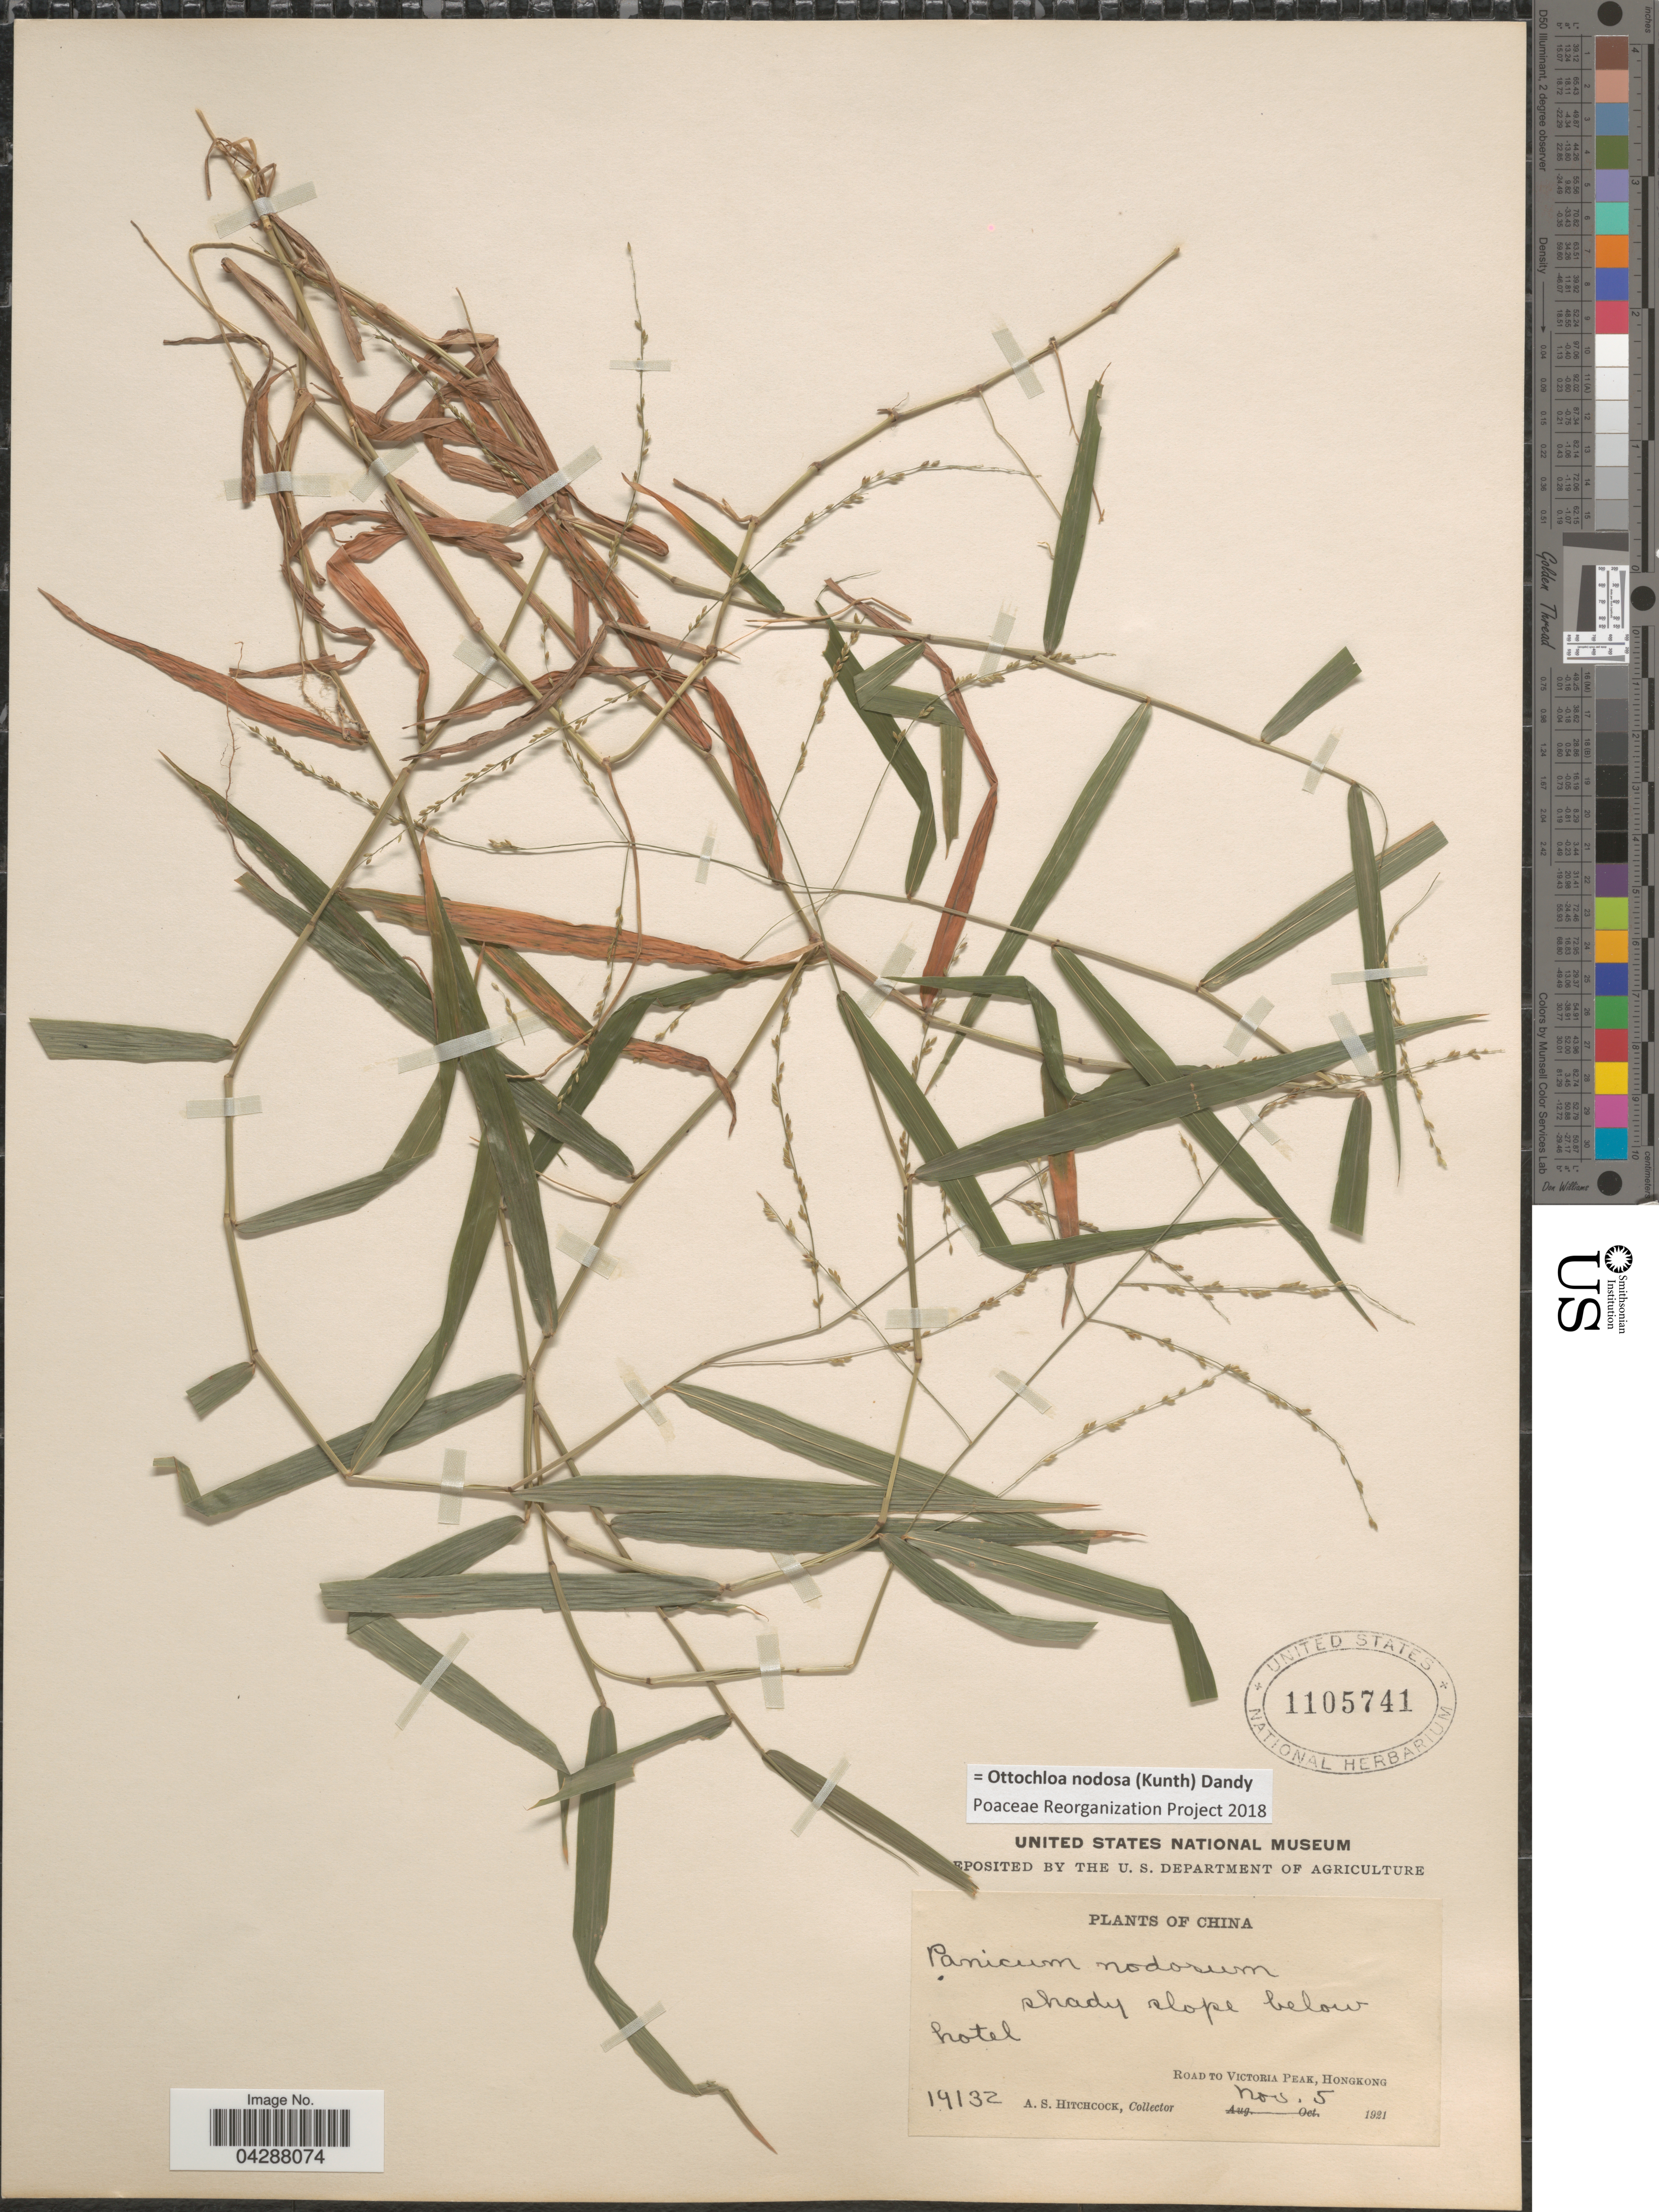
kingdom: Plantae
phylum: Tracheophyta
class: Liliopsida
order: Poales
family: Poaceae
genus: Ottochloa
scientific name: Ottochloa nodosa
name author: (Kunth) Dandy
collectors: A. S. Hitchcock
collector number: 19132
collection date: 1921-11-05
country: China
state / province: Hong Kong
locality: Shady slope below hotel. Road to Victoria Peak, Hongkong.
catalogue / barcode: US 1105741